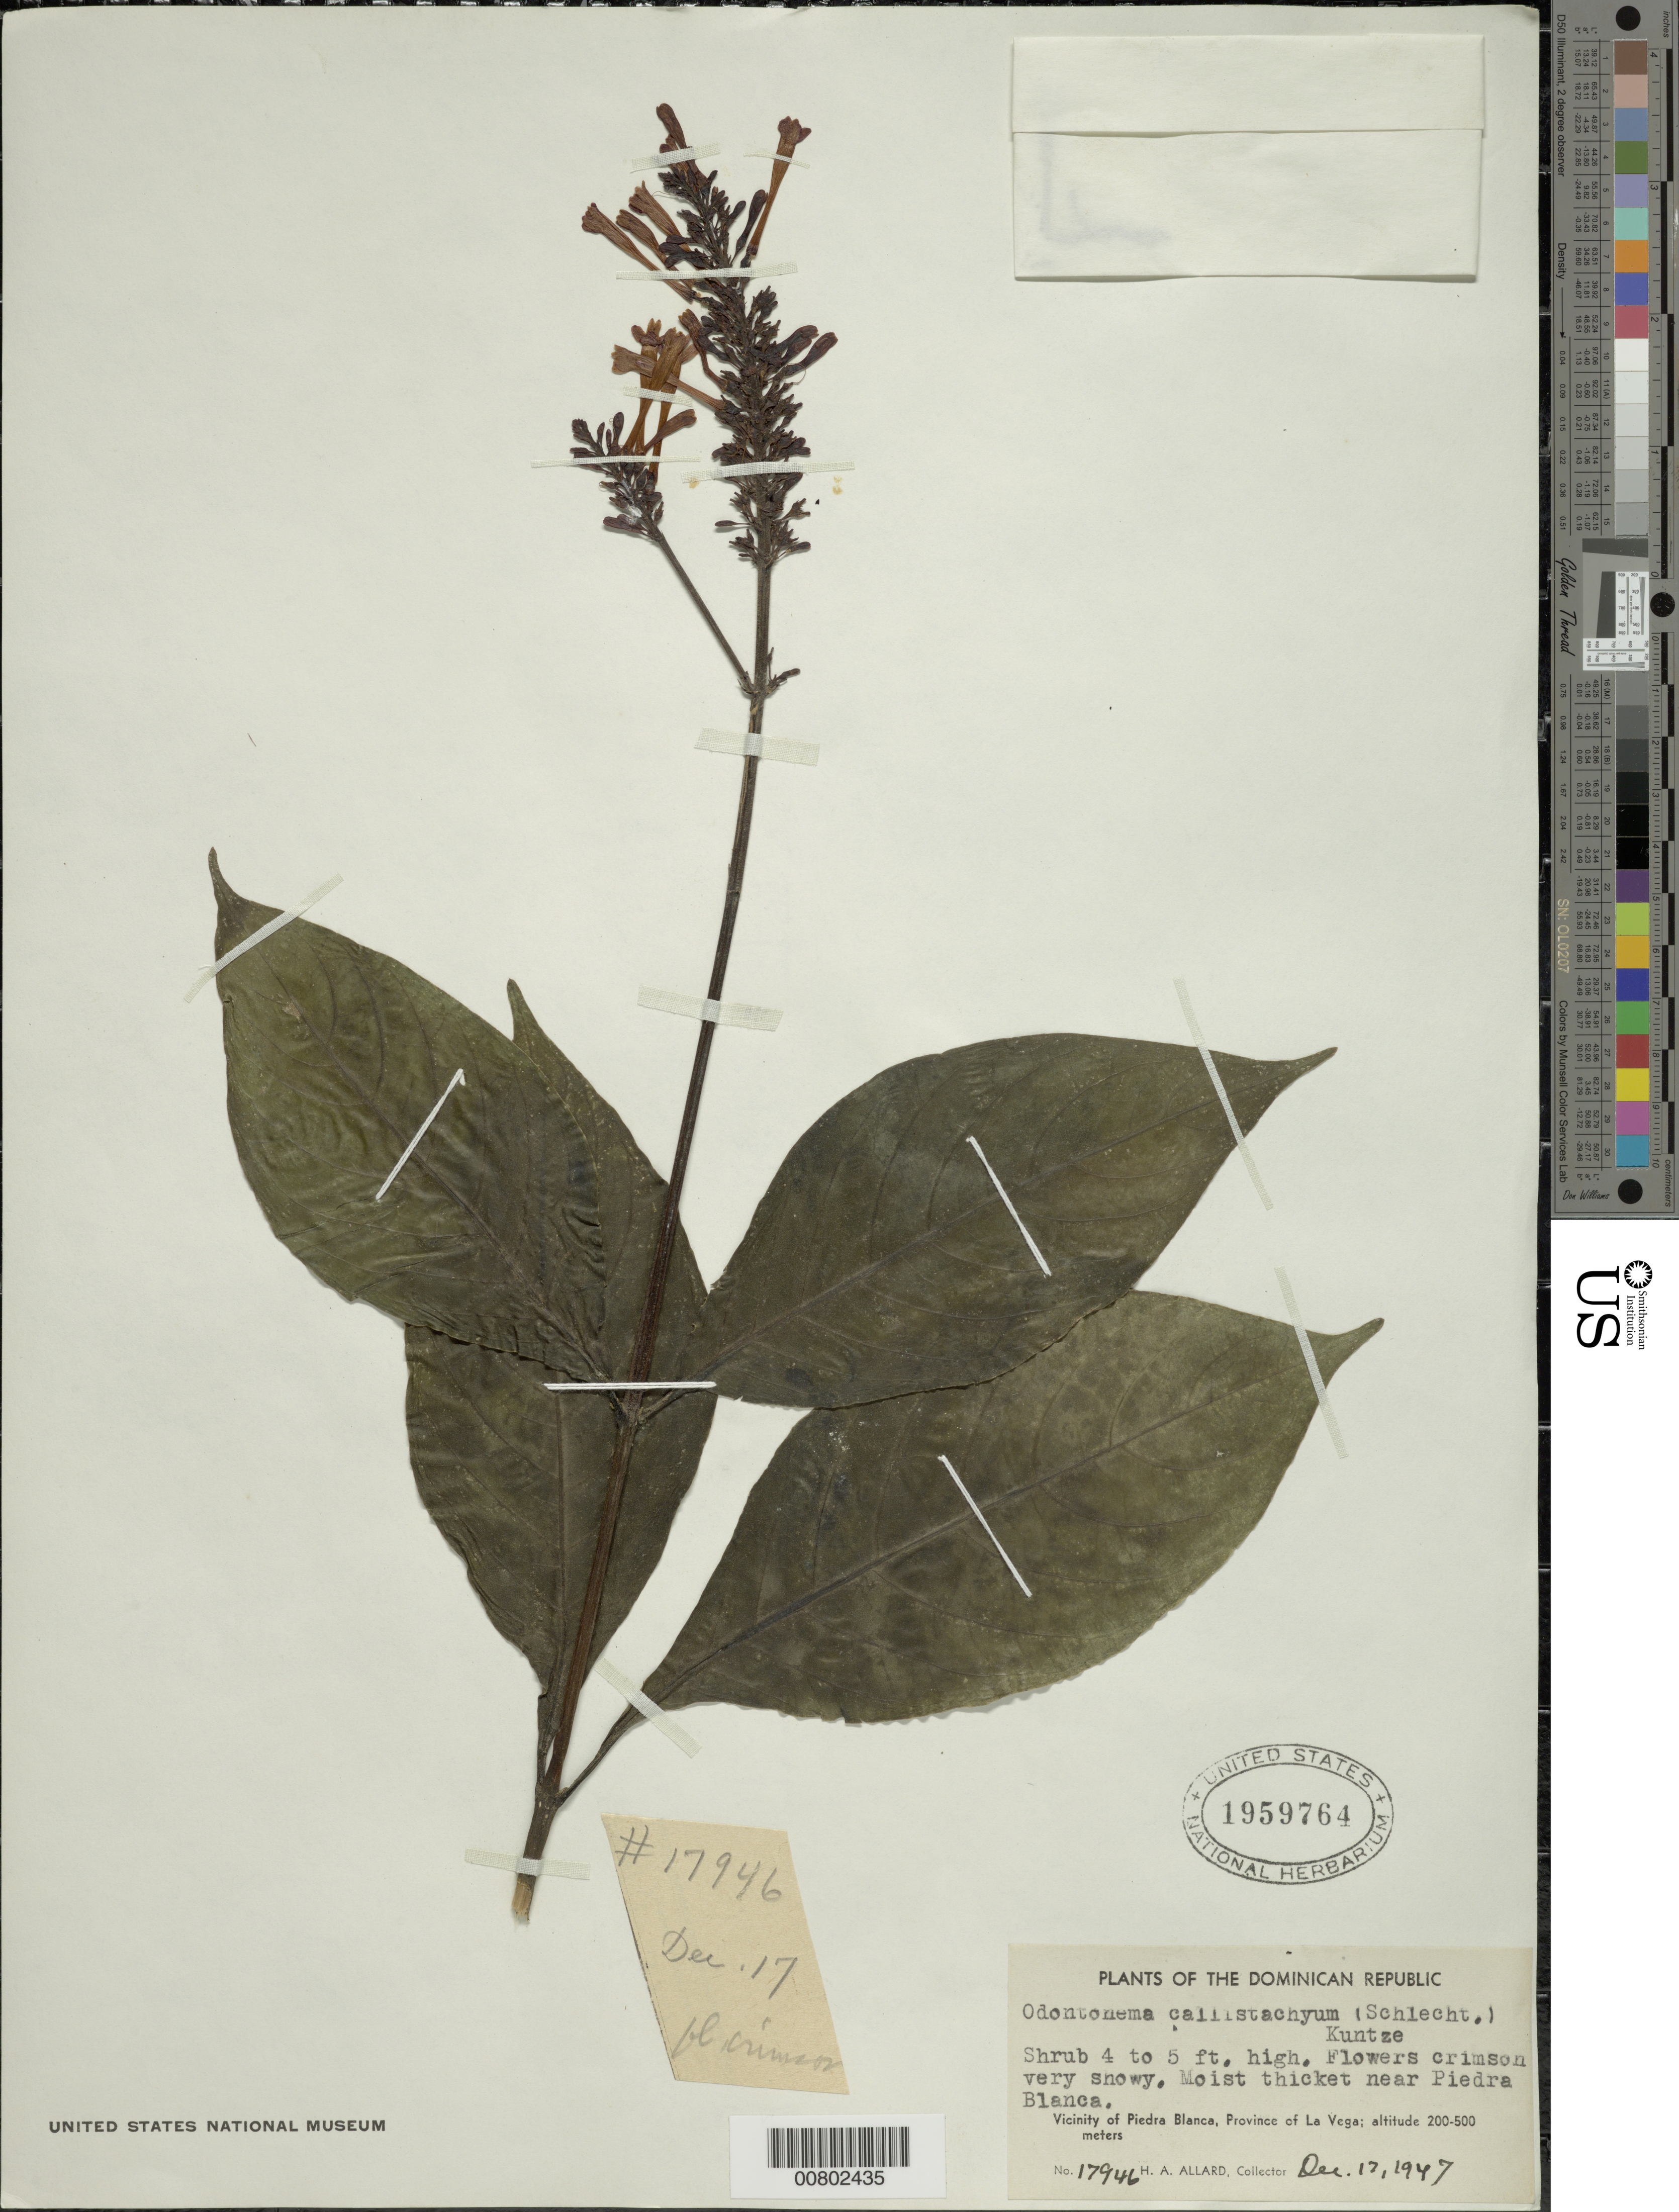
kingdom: Plantae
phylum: Tracheophyta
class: Magnoliopsida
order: Lamiales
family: Acanthaceae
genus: Odontonema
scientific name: Odontonema cuspidatum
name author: (Nees) Kuntze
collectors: H. A. Allard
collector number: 17946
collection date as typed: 17 Dec 1947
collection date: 1947-12-17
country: Dominican Republic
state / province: La Vega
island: Hispaniola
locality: Vicinity of Piedra Blanca, near city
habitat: Moist thicket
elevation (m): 200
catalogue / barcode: US 1959764